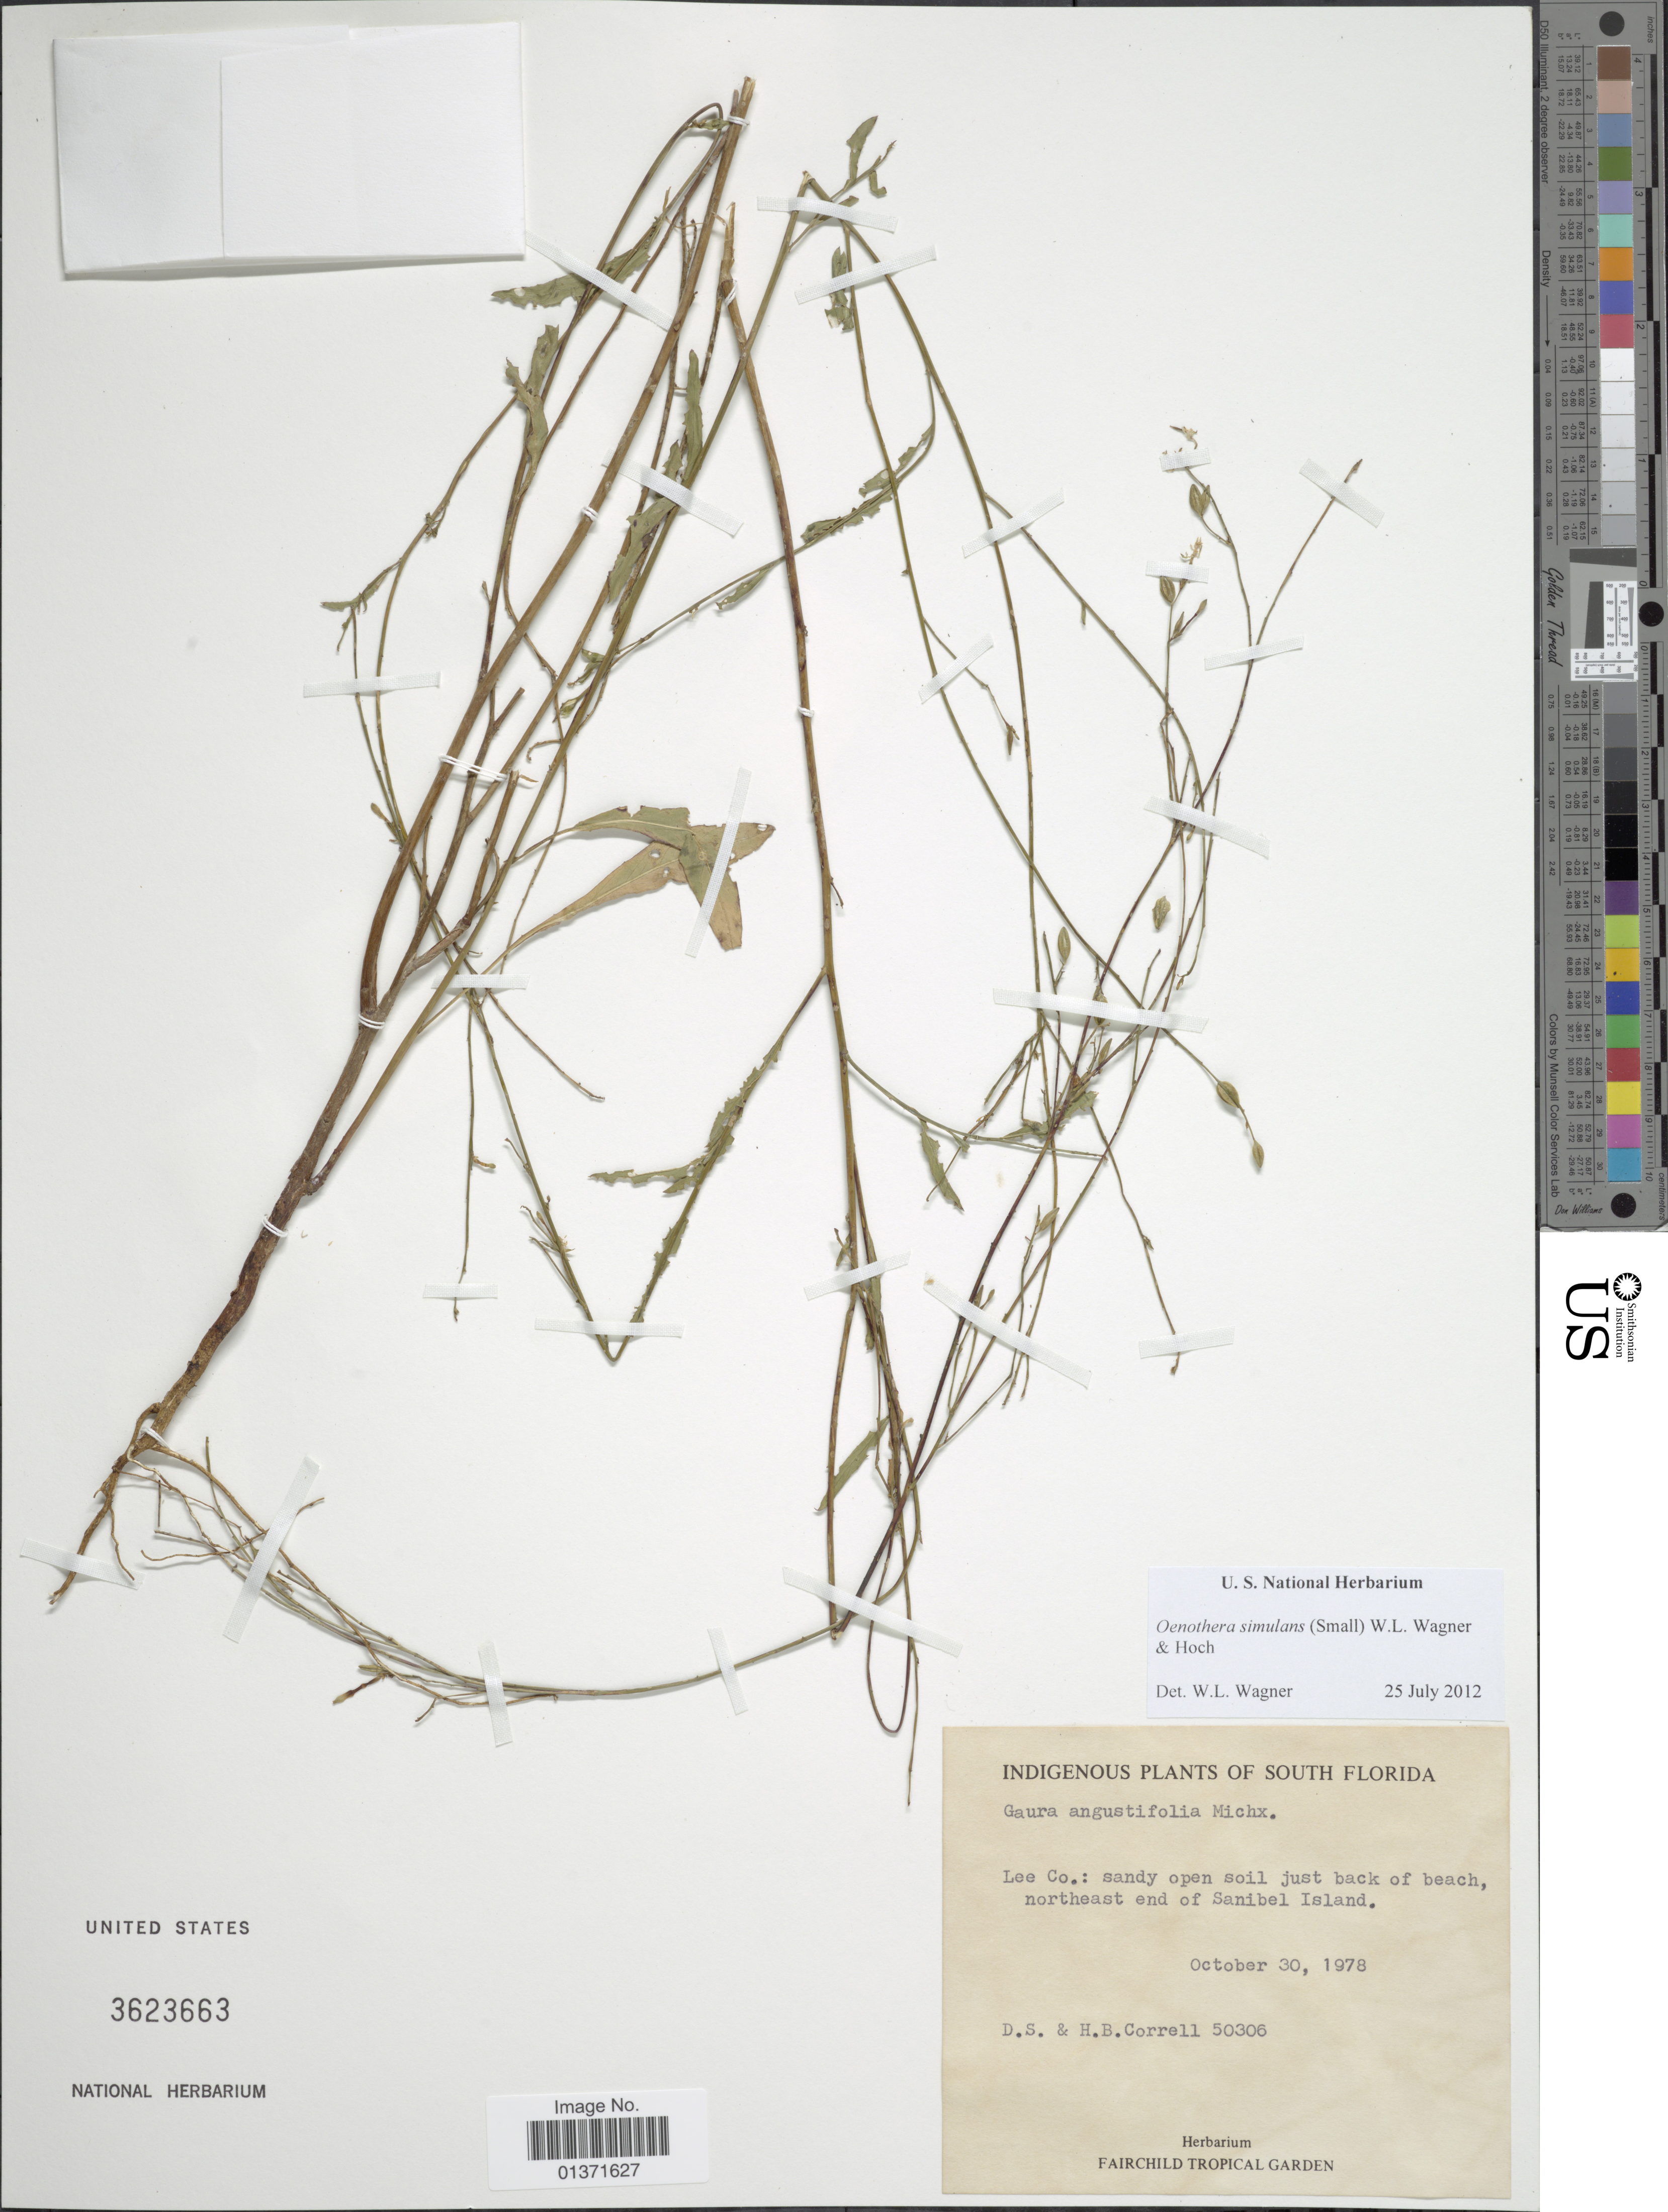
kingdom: Plantae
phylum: Tracheophyta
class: Magnoliopsida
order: Myrtales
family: Onagraceae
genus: Oenothera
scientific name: Oenothera simulans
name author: Michx.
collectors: D. S. Correll & H. Correll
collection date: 1978-10-30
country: United States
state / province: Florida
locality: South Florida, Lee Co, northeast end of Sanibel Island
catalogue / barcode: US 3623663